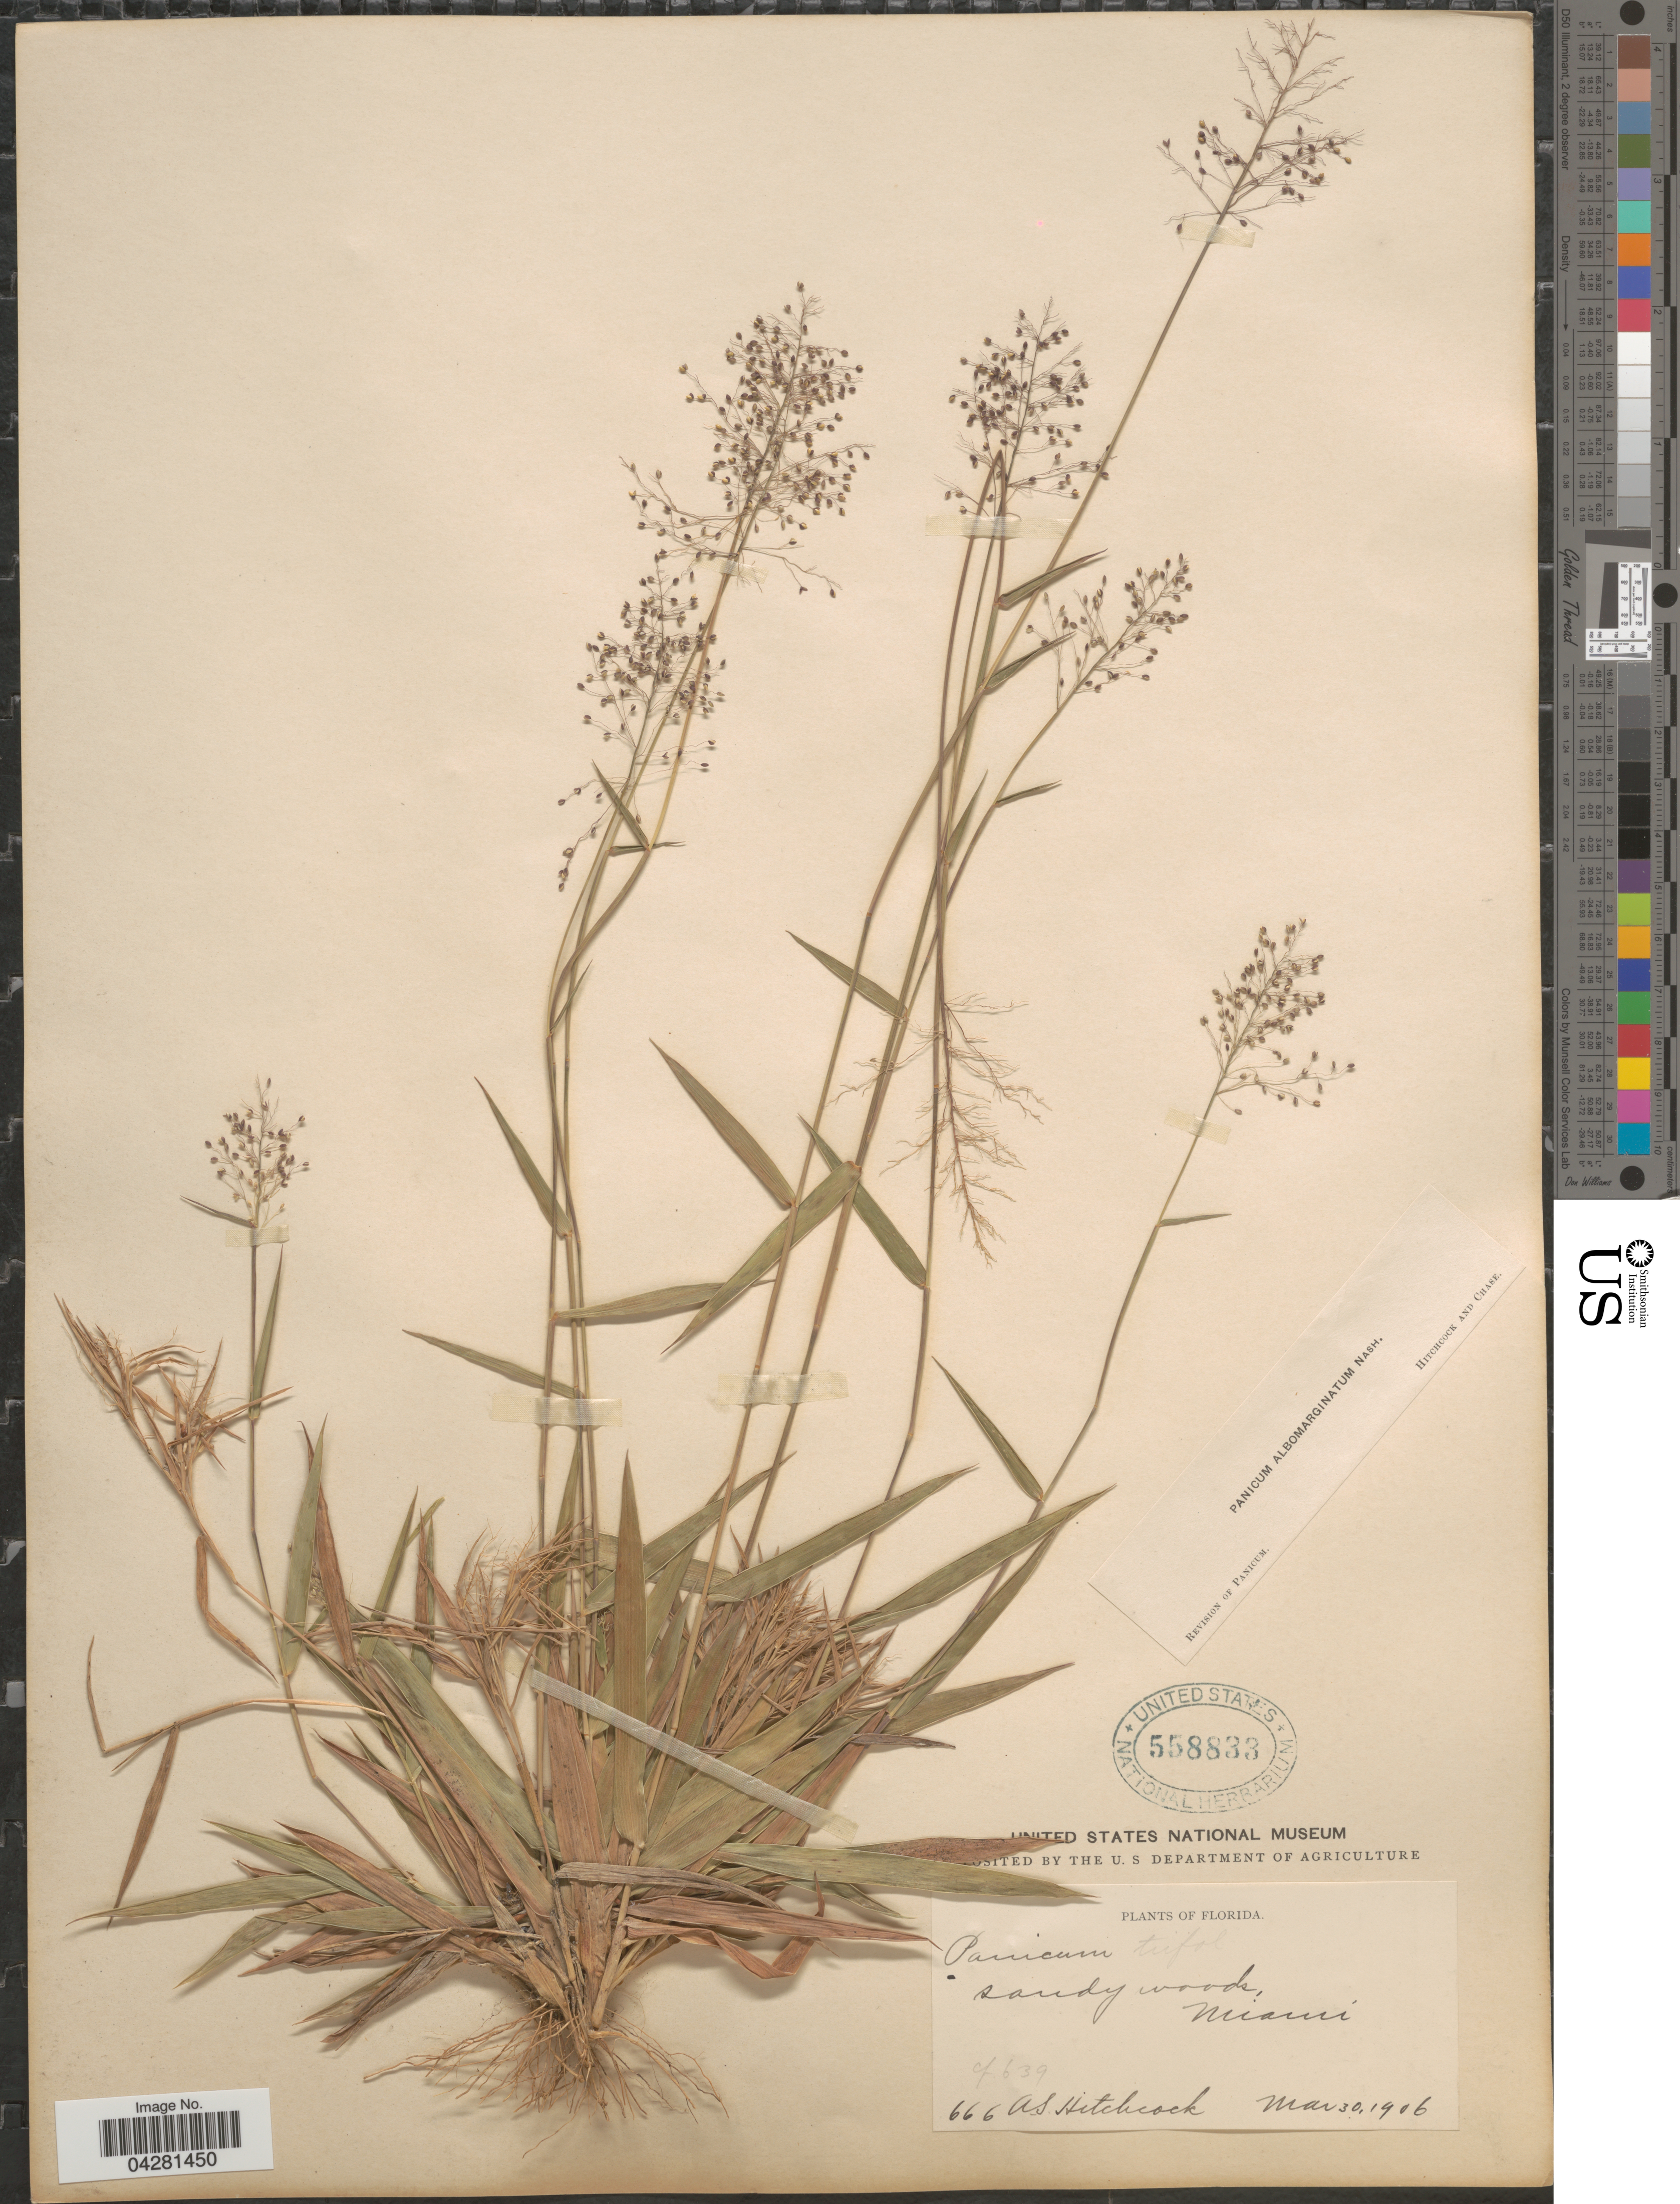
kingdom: Plantae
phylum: Tracheophyta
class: Liliopsida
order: Poales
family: Poaceae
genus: Dichanthelium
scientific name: Dichanthelium dichotomum var. unciphyllum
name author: (Trin.) Davidse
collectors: A. S. Hitchcock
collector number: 666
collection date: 1906-03-30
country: United States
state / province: Florida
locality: Sandy woods, Miami.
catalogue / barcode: US 558833